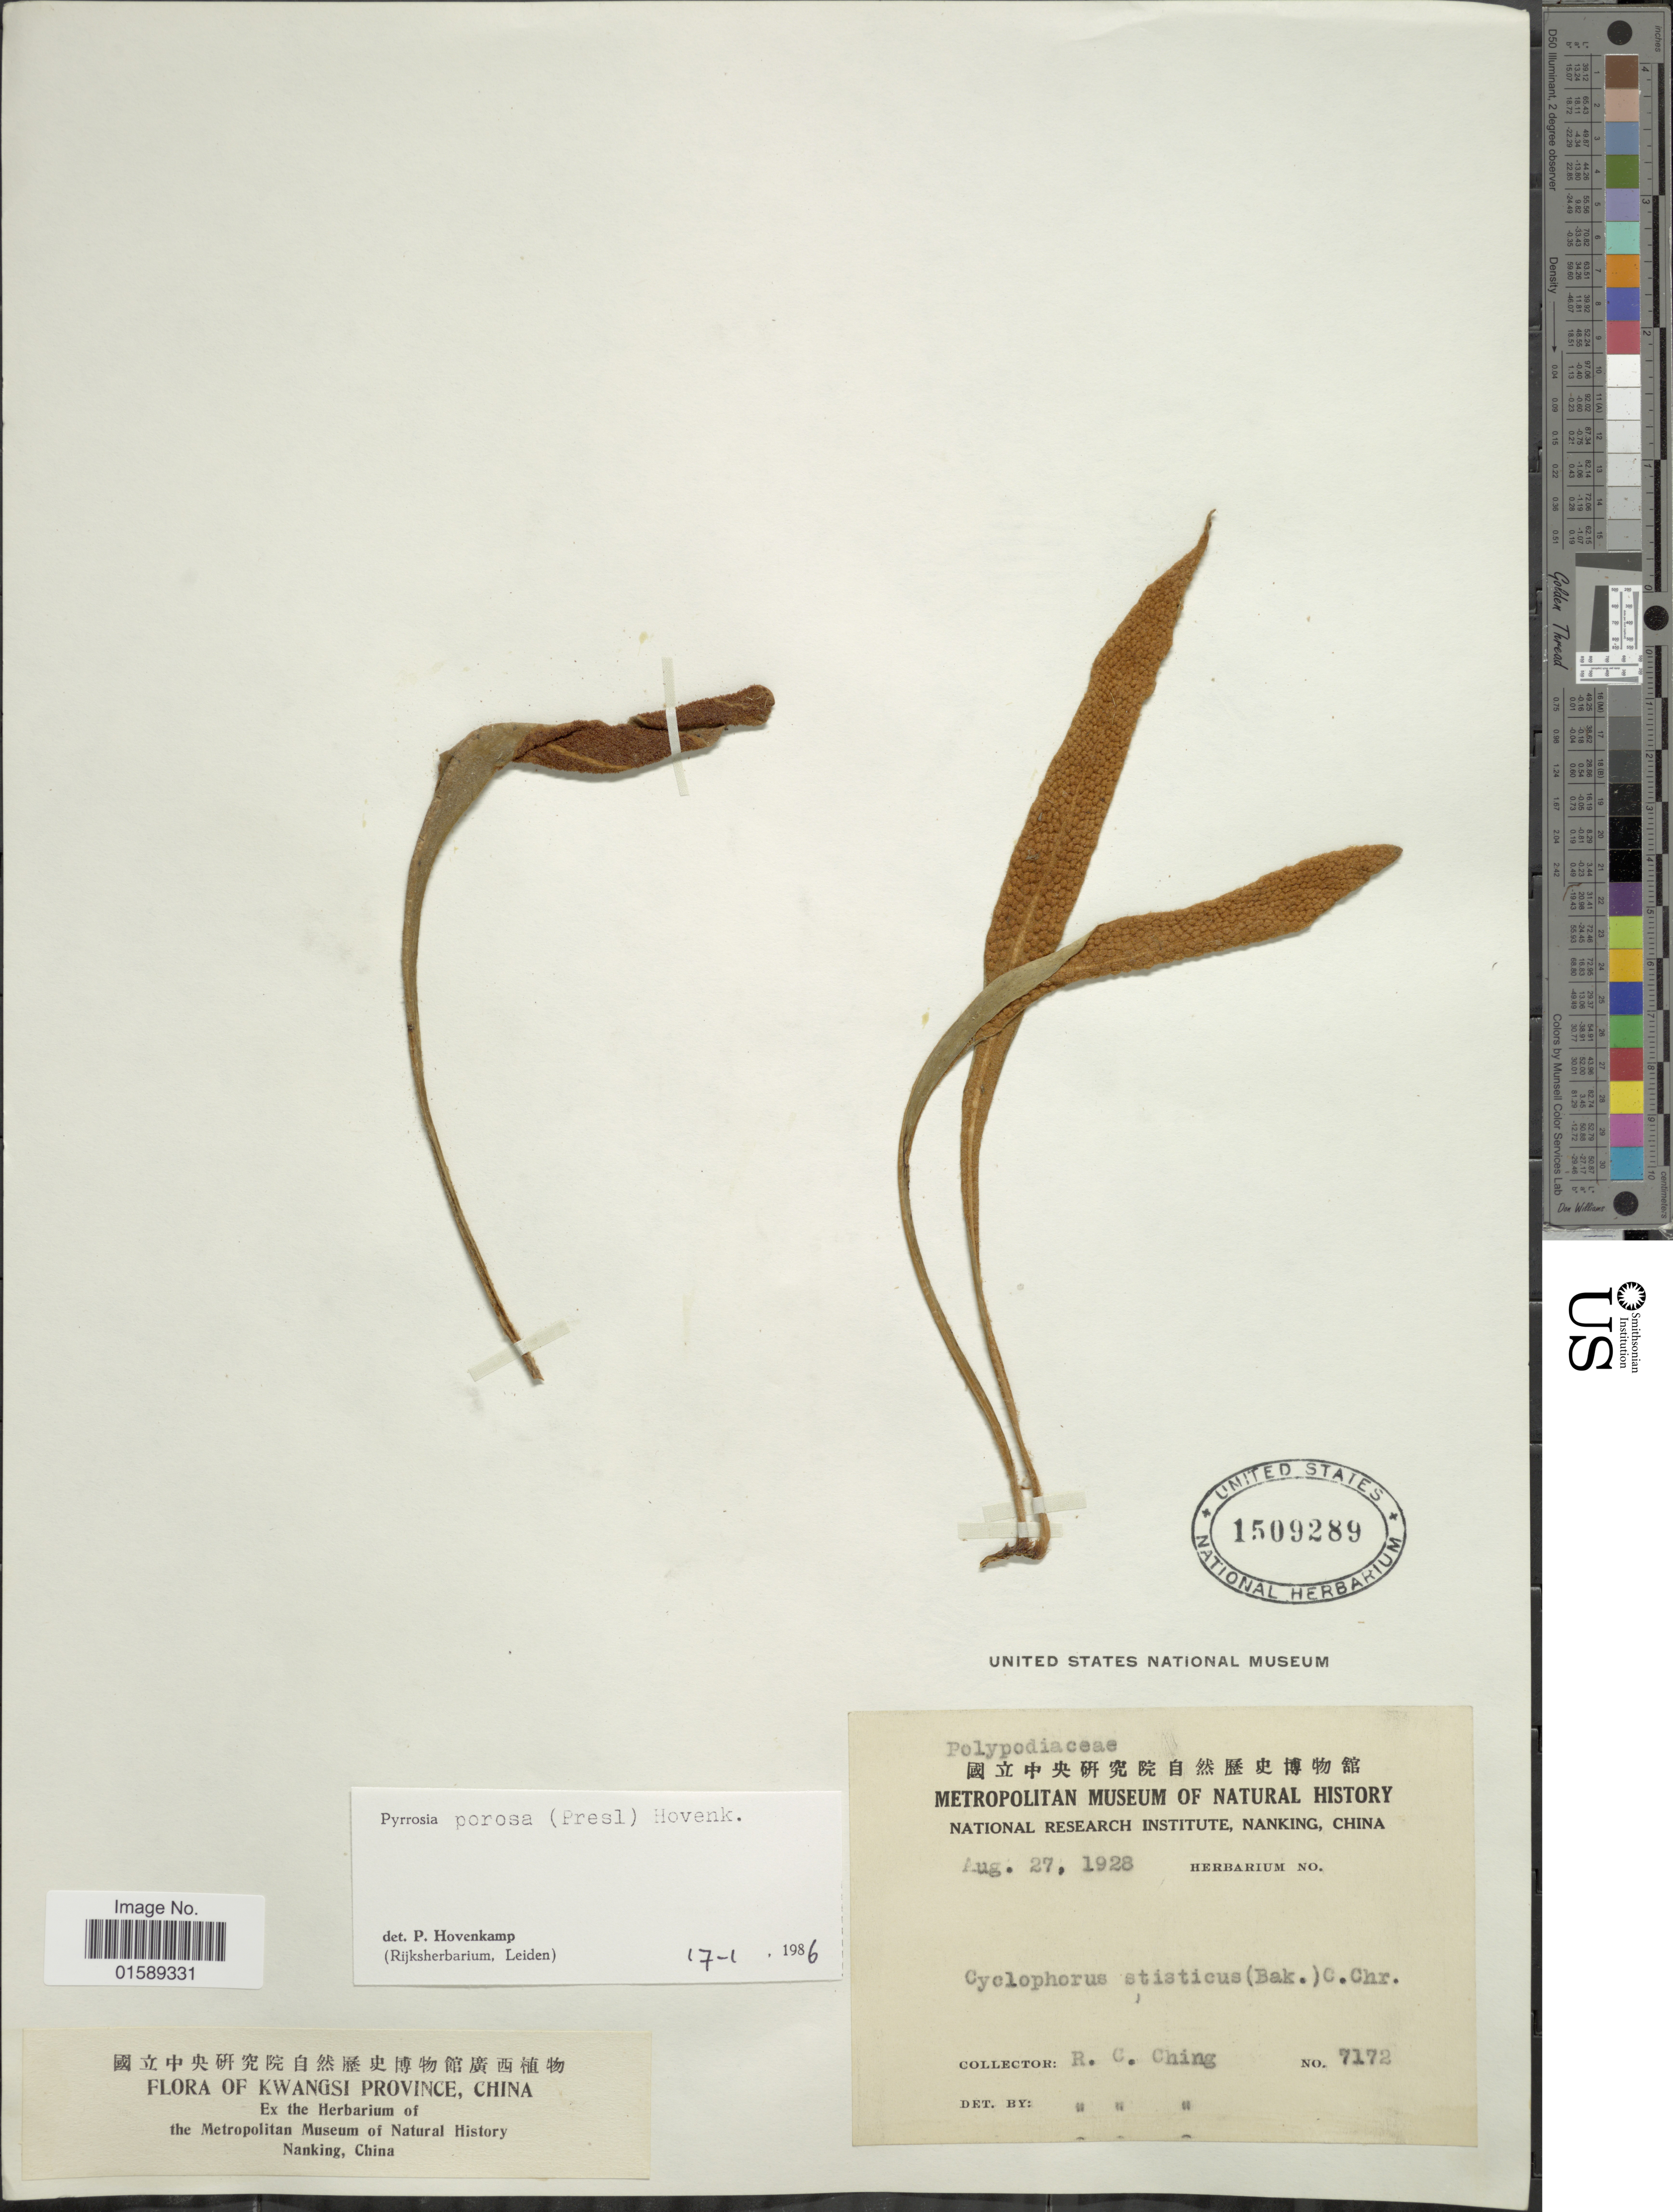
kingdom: Plantae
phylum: Tracheophyta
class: Polypodiopsida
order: Polypodiales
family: Polypodiaceae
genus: Pyrrosia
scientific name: Pyrrosia porosa var. porosa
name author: (C. Presl) Hovenkamp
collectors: R. C. Ching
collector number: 7172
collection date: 1928-08-27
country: China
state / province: Guangxi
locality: Kwangsi Province.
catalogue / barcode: US 1509289